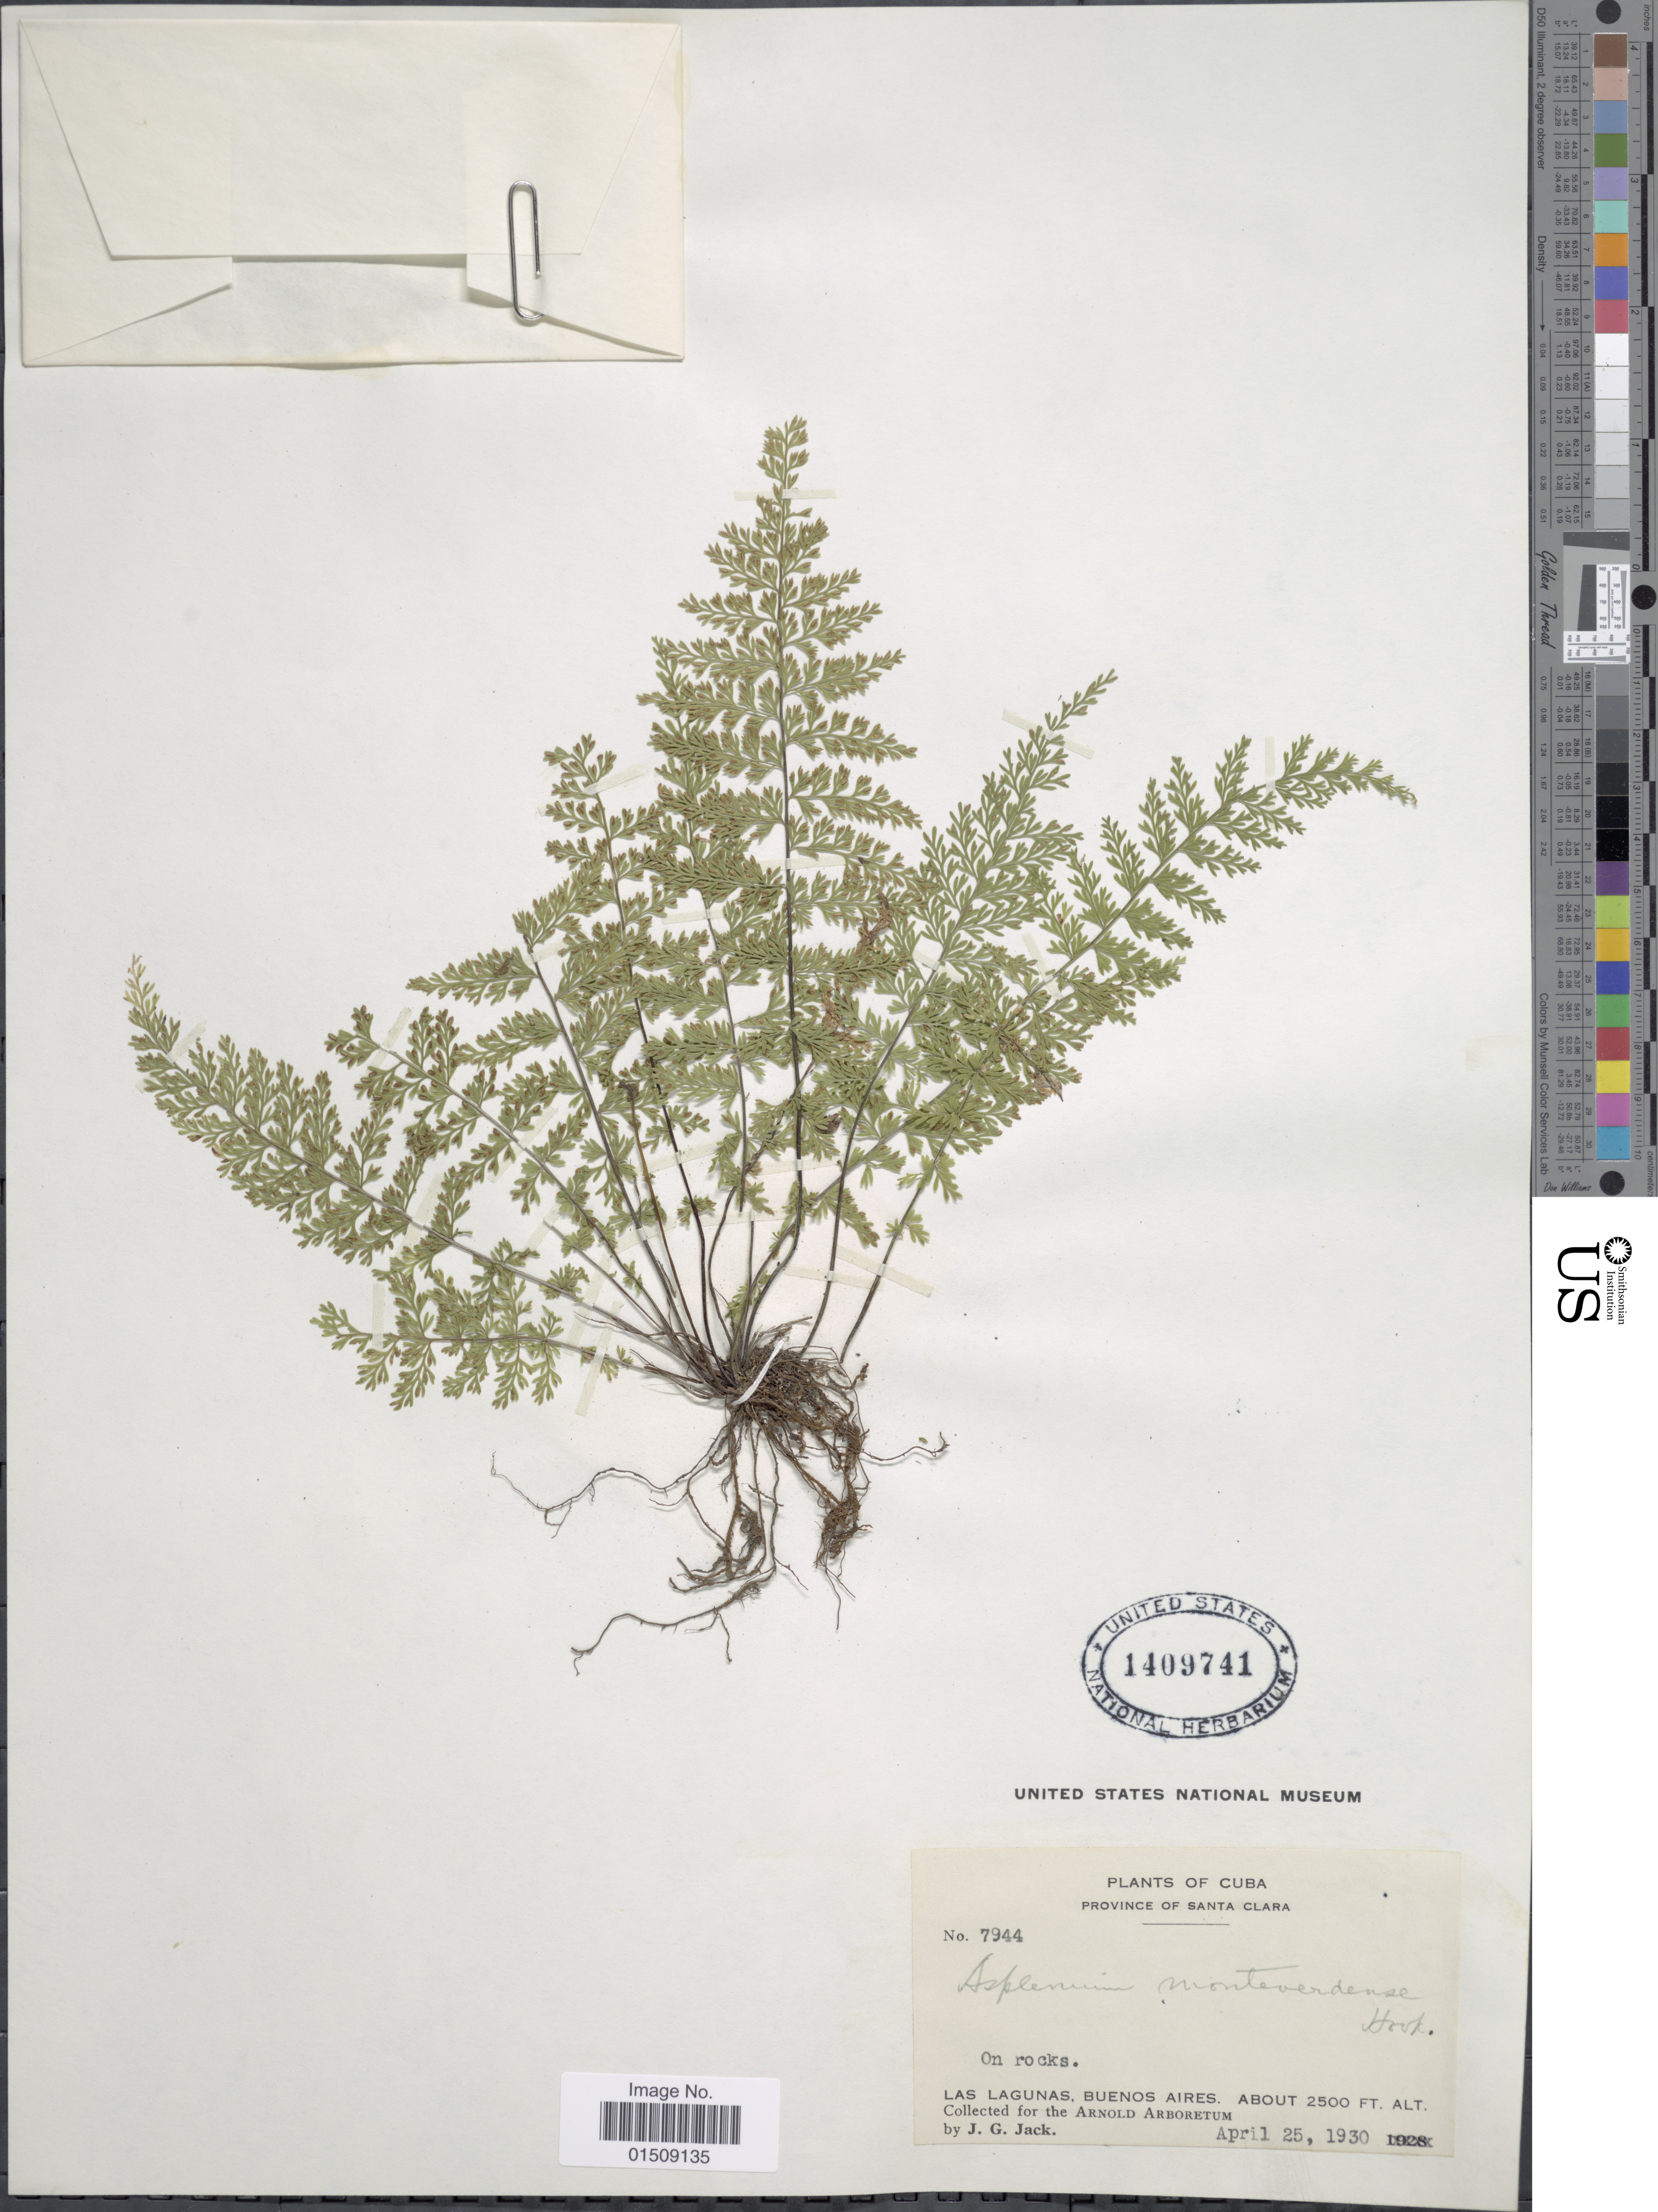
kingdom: Plantae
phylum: Tracheophyta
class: Polypodiopsida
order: Polypodiales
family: Aspleniaceae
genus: Asplenium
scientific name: Asplenium myriophyllum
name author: (Sw.) C. Presl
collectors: J. G. Jack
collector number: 7944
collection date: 1930-04-25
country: Cuba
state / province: Las Villas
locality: Province of Santa Clara, Las Lagunas, Buenos Aires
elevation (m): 762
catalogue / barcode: US 1409741